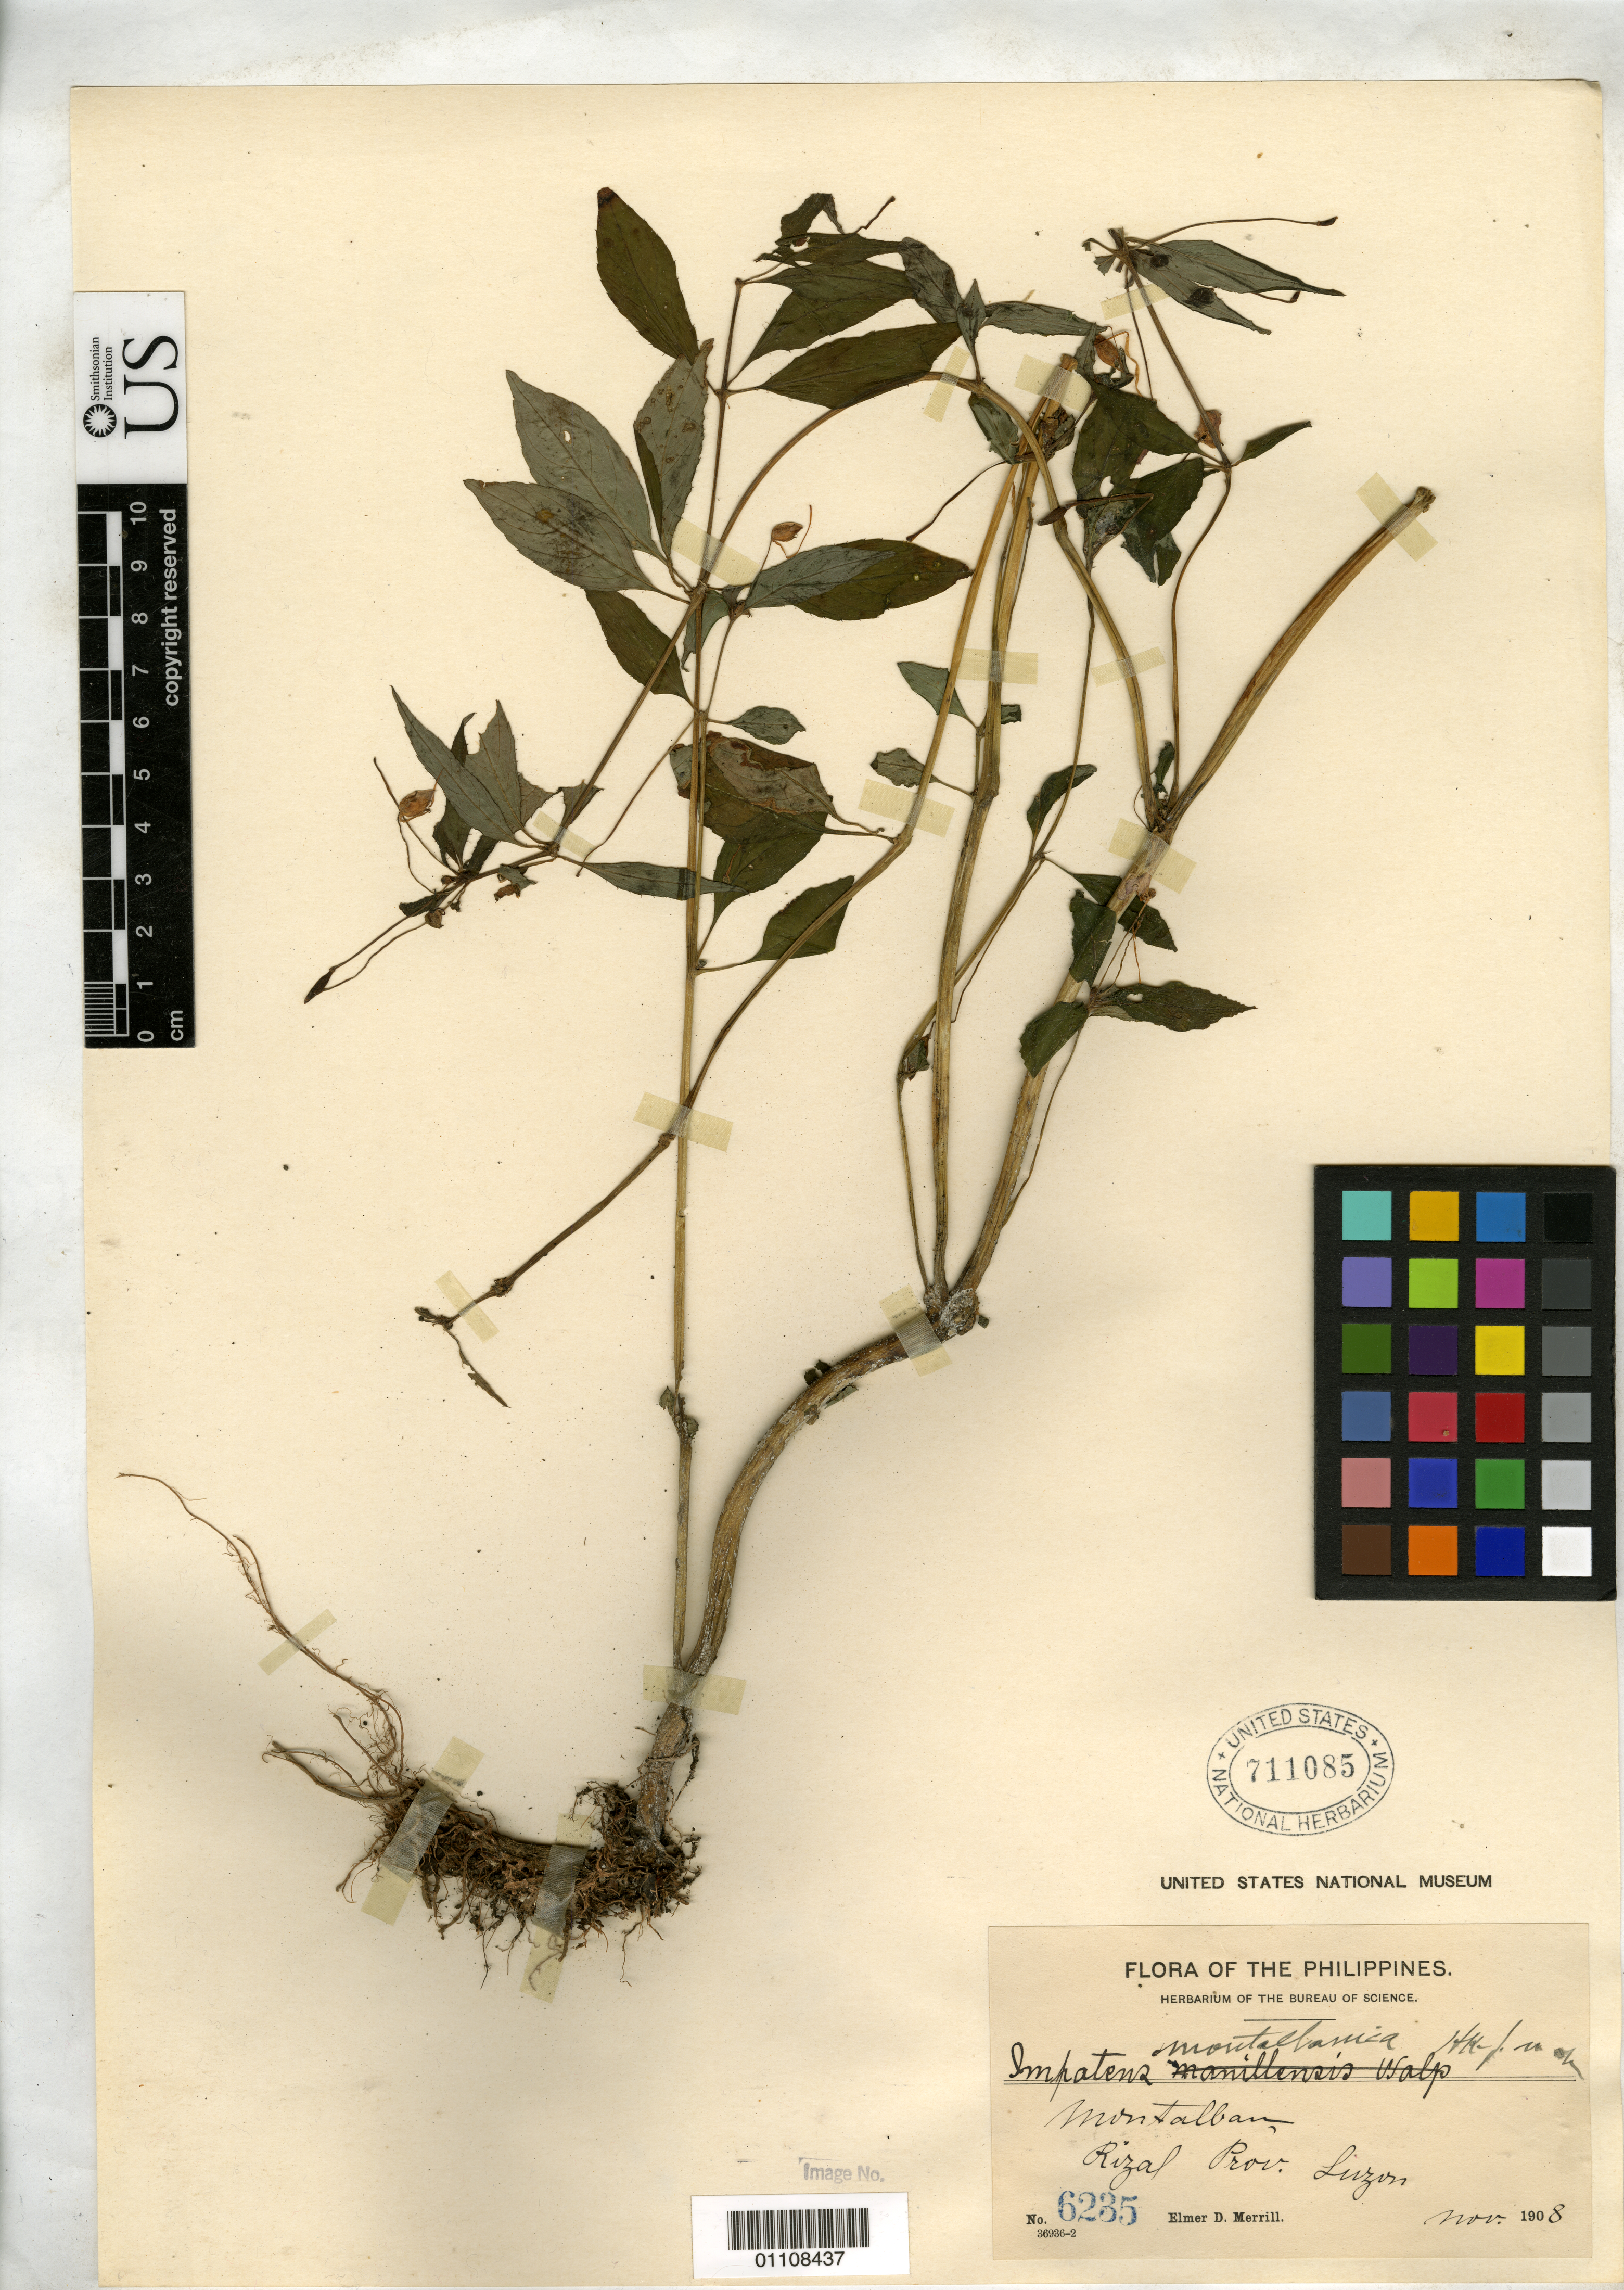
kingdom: Plantae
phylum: Tracheophyta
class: Magnoliopsida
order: Ericales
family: Balsaminaceae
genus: Impatiens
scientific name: Impatiens montalbana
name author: Hook. f.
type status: Syntype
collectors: E. D. Merrill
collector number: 6235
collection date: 1908-11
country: Philippines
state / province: Calabarzon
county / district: Rizal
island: Luzon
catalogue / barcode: US 711085